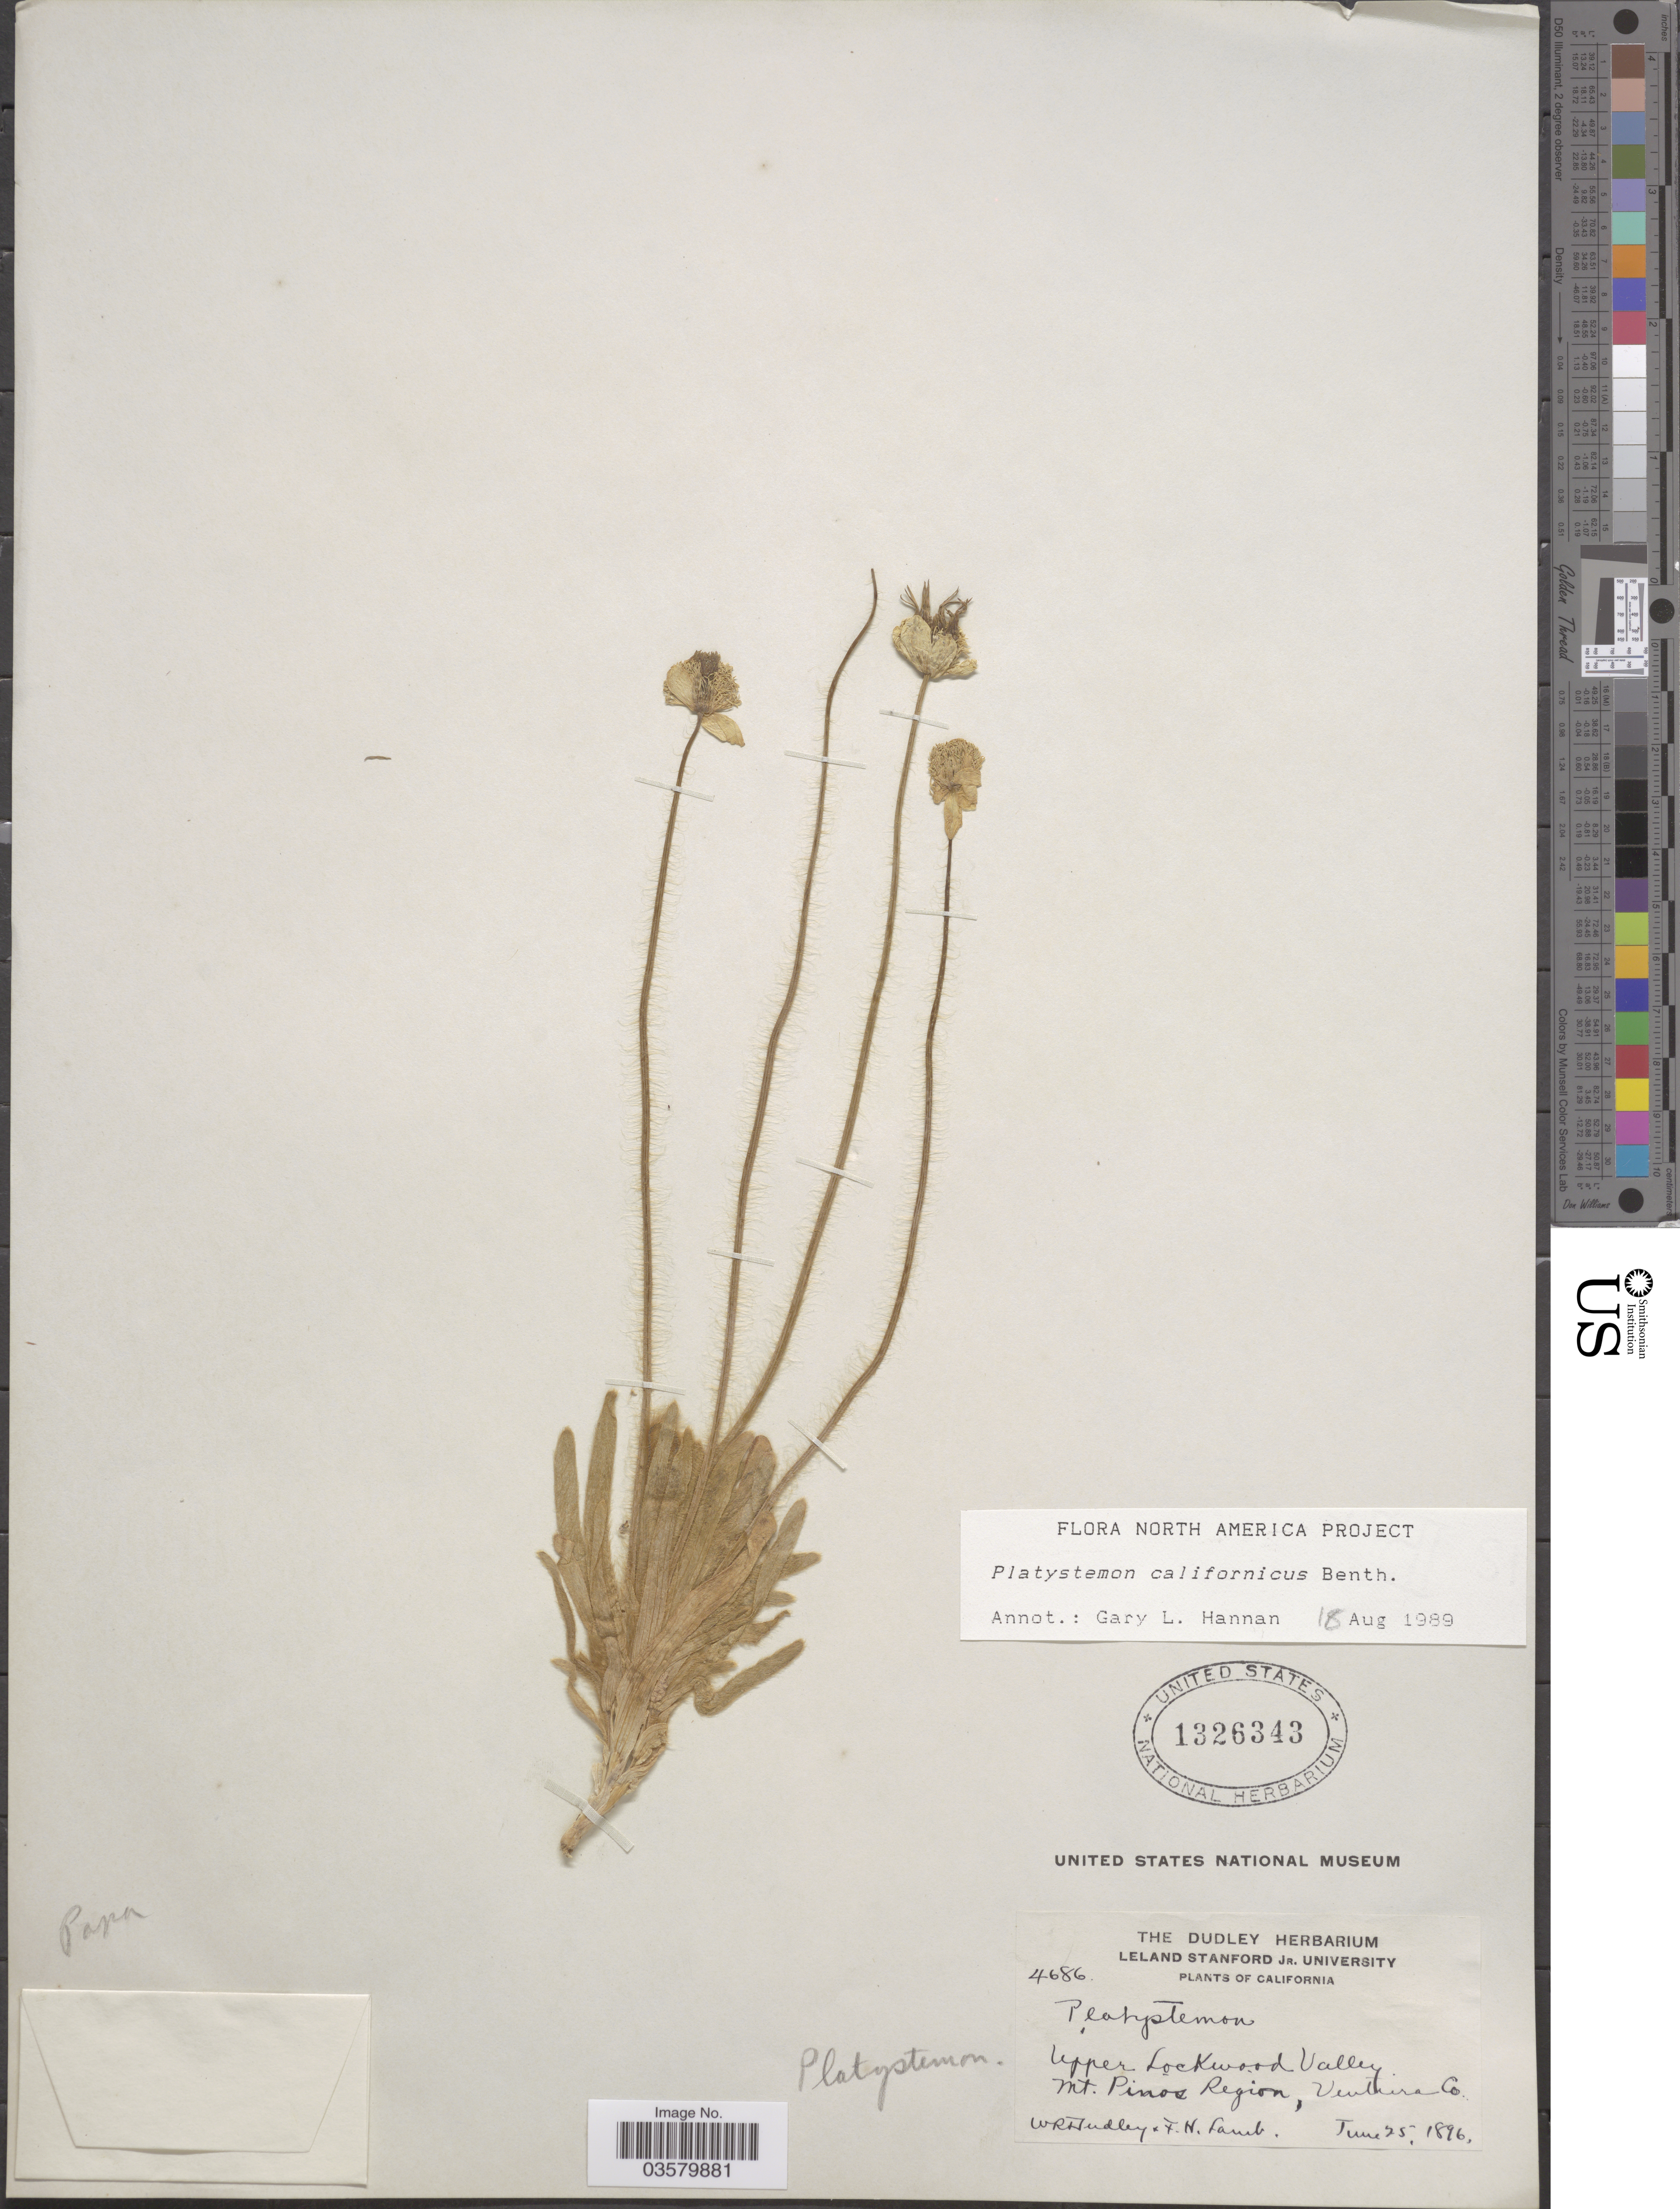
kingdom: Plantae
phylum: Tracheophyta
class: Magnoliopsida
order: Ranunculales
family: Papaveraceae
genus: Platystemon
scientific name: Platystemon californicus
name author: Benth.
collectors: W. Dudley & F. H. Lamb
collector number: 4686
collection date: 1896-06-25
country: United States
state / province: California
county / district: Ventura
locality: Upper Lockwood Valley. Mt. Pinos Region, Ventura Co.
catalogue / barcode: US 1326343